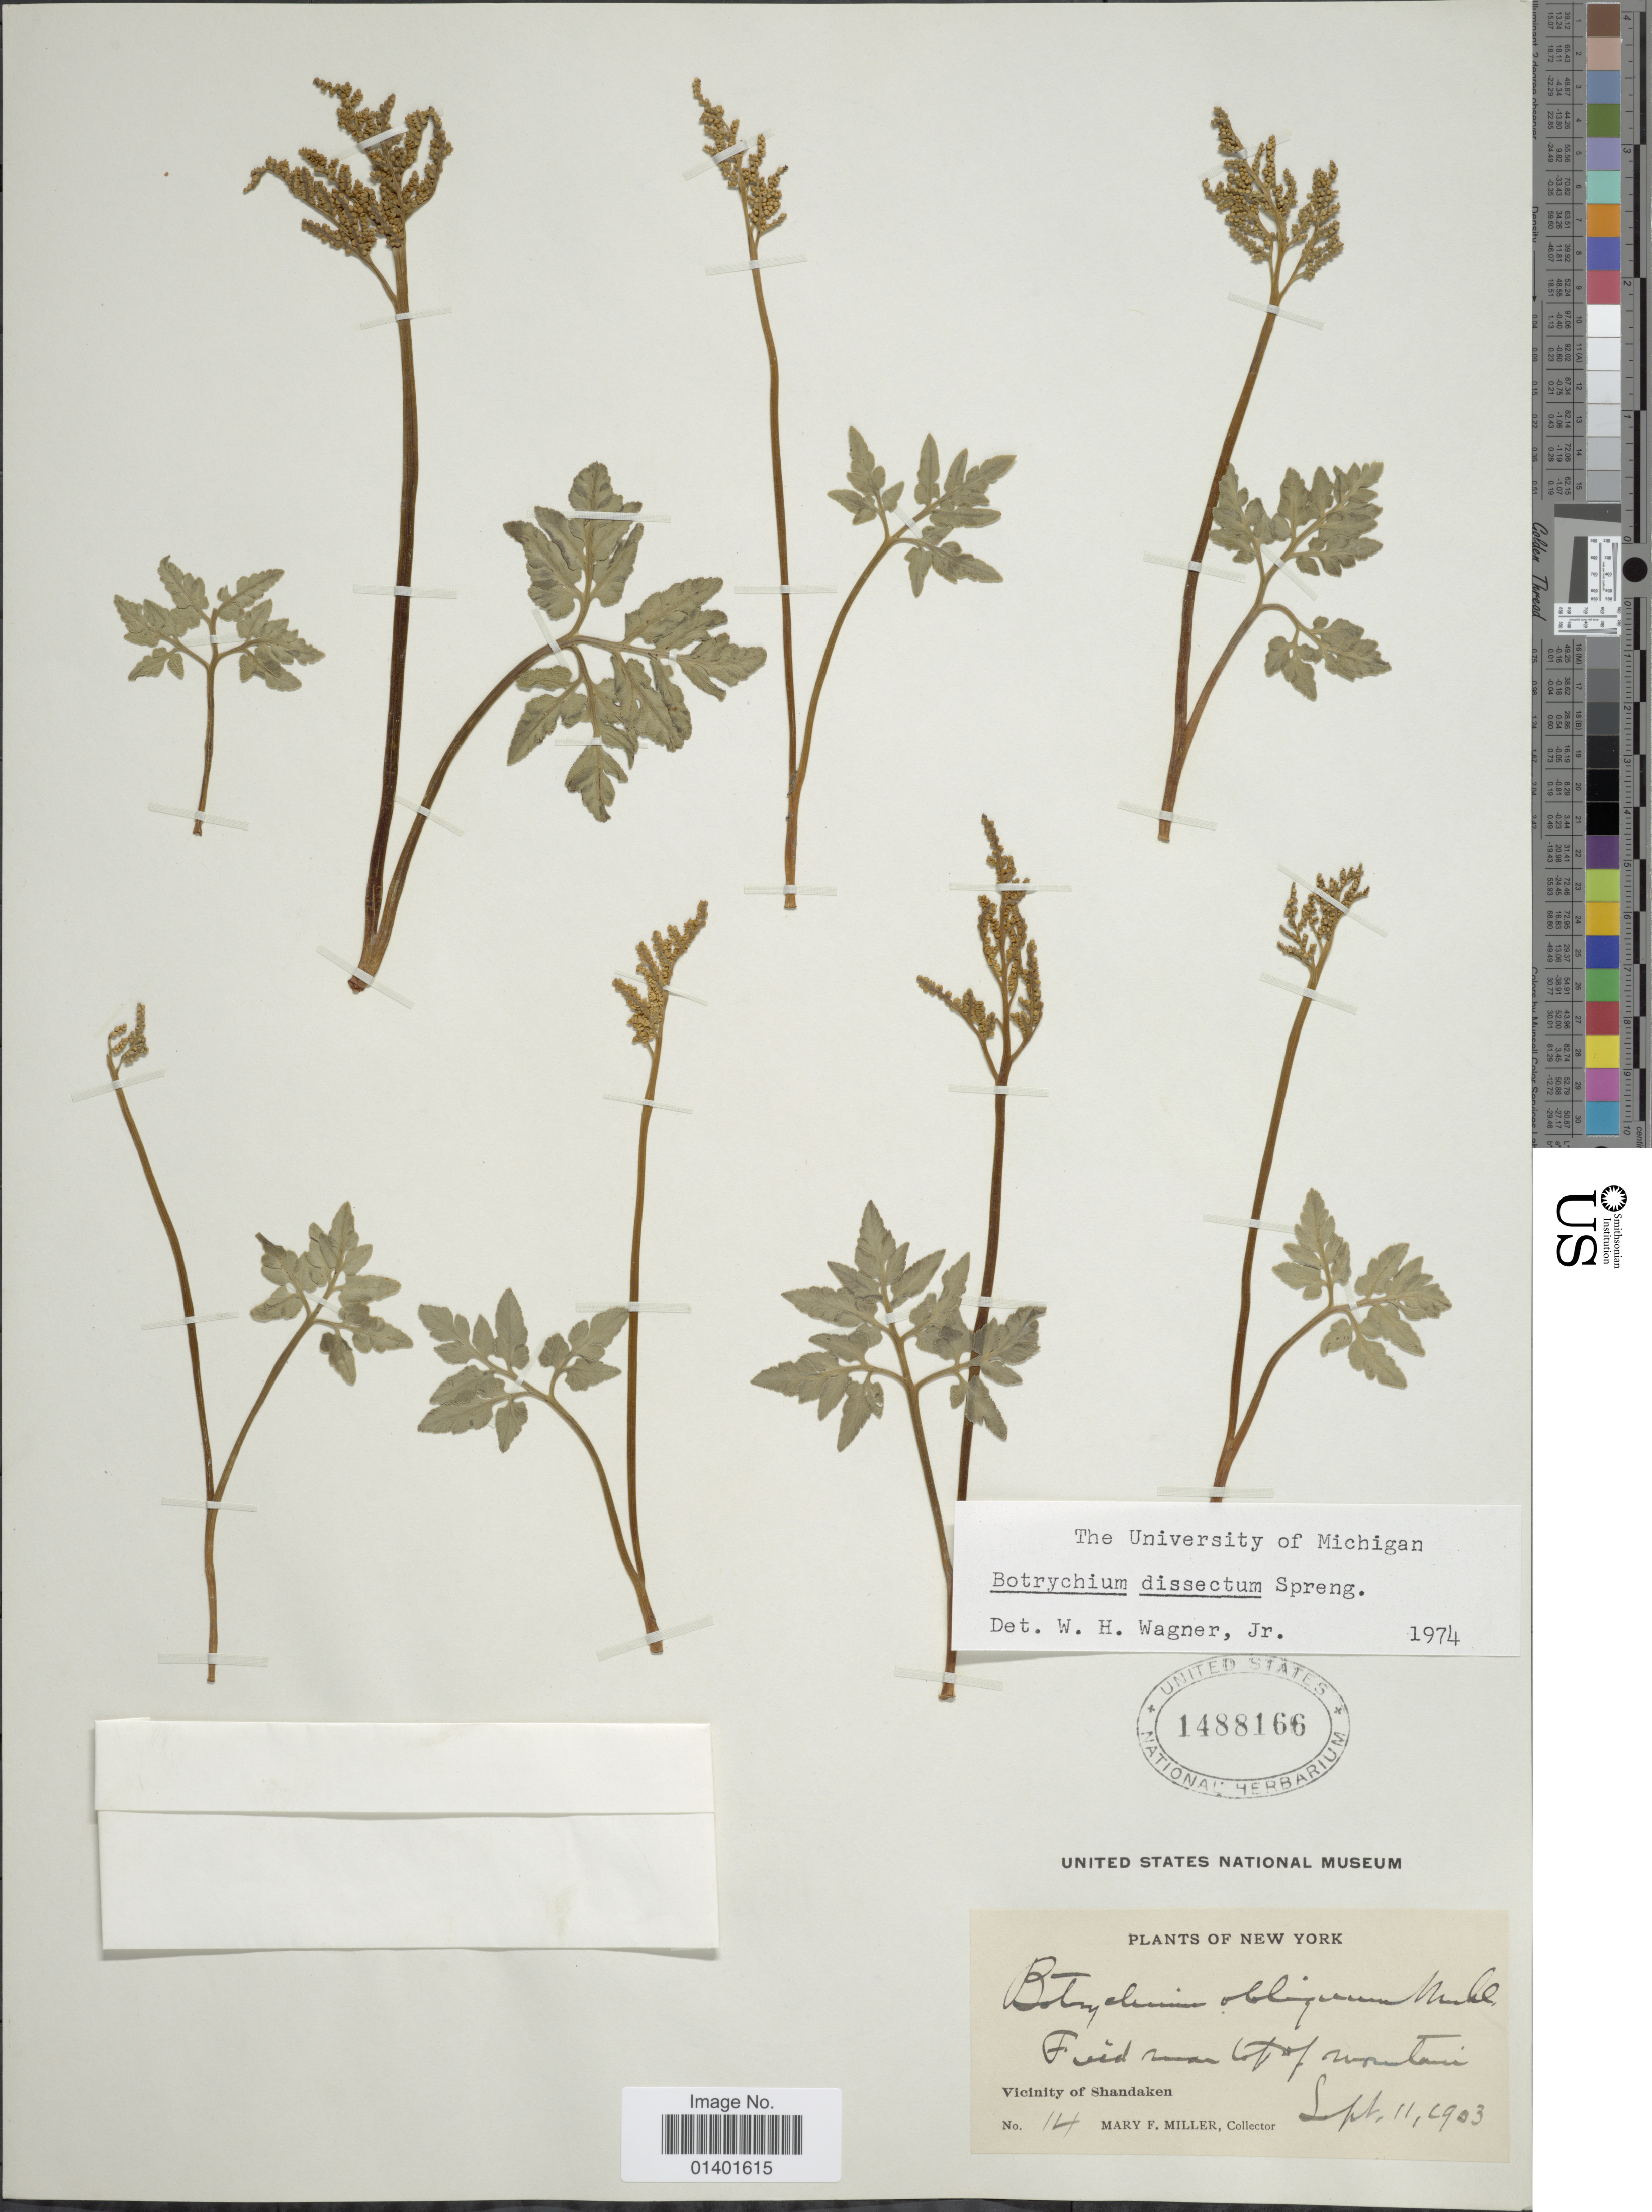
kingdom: Plantae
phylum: Tracheophyta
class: Polypodiopsida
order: Ophioglossales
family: Ophioglossaceae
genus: Botrychium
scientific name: Botrychium dissectum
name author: Spreng.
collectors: M. F. Miller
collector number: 14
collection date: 1903-09-11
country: United States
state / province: New York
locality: Field near top of mountain, vicinity of Shandaken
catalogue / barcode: US 1488166